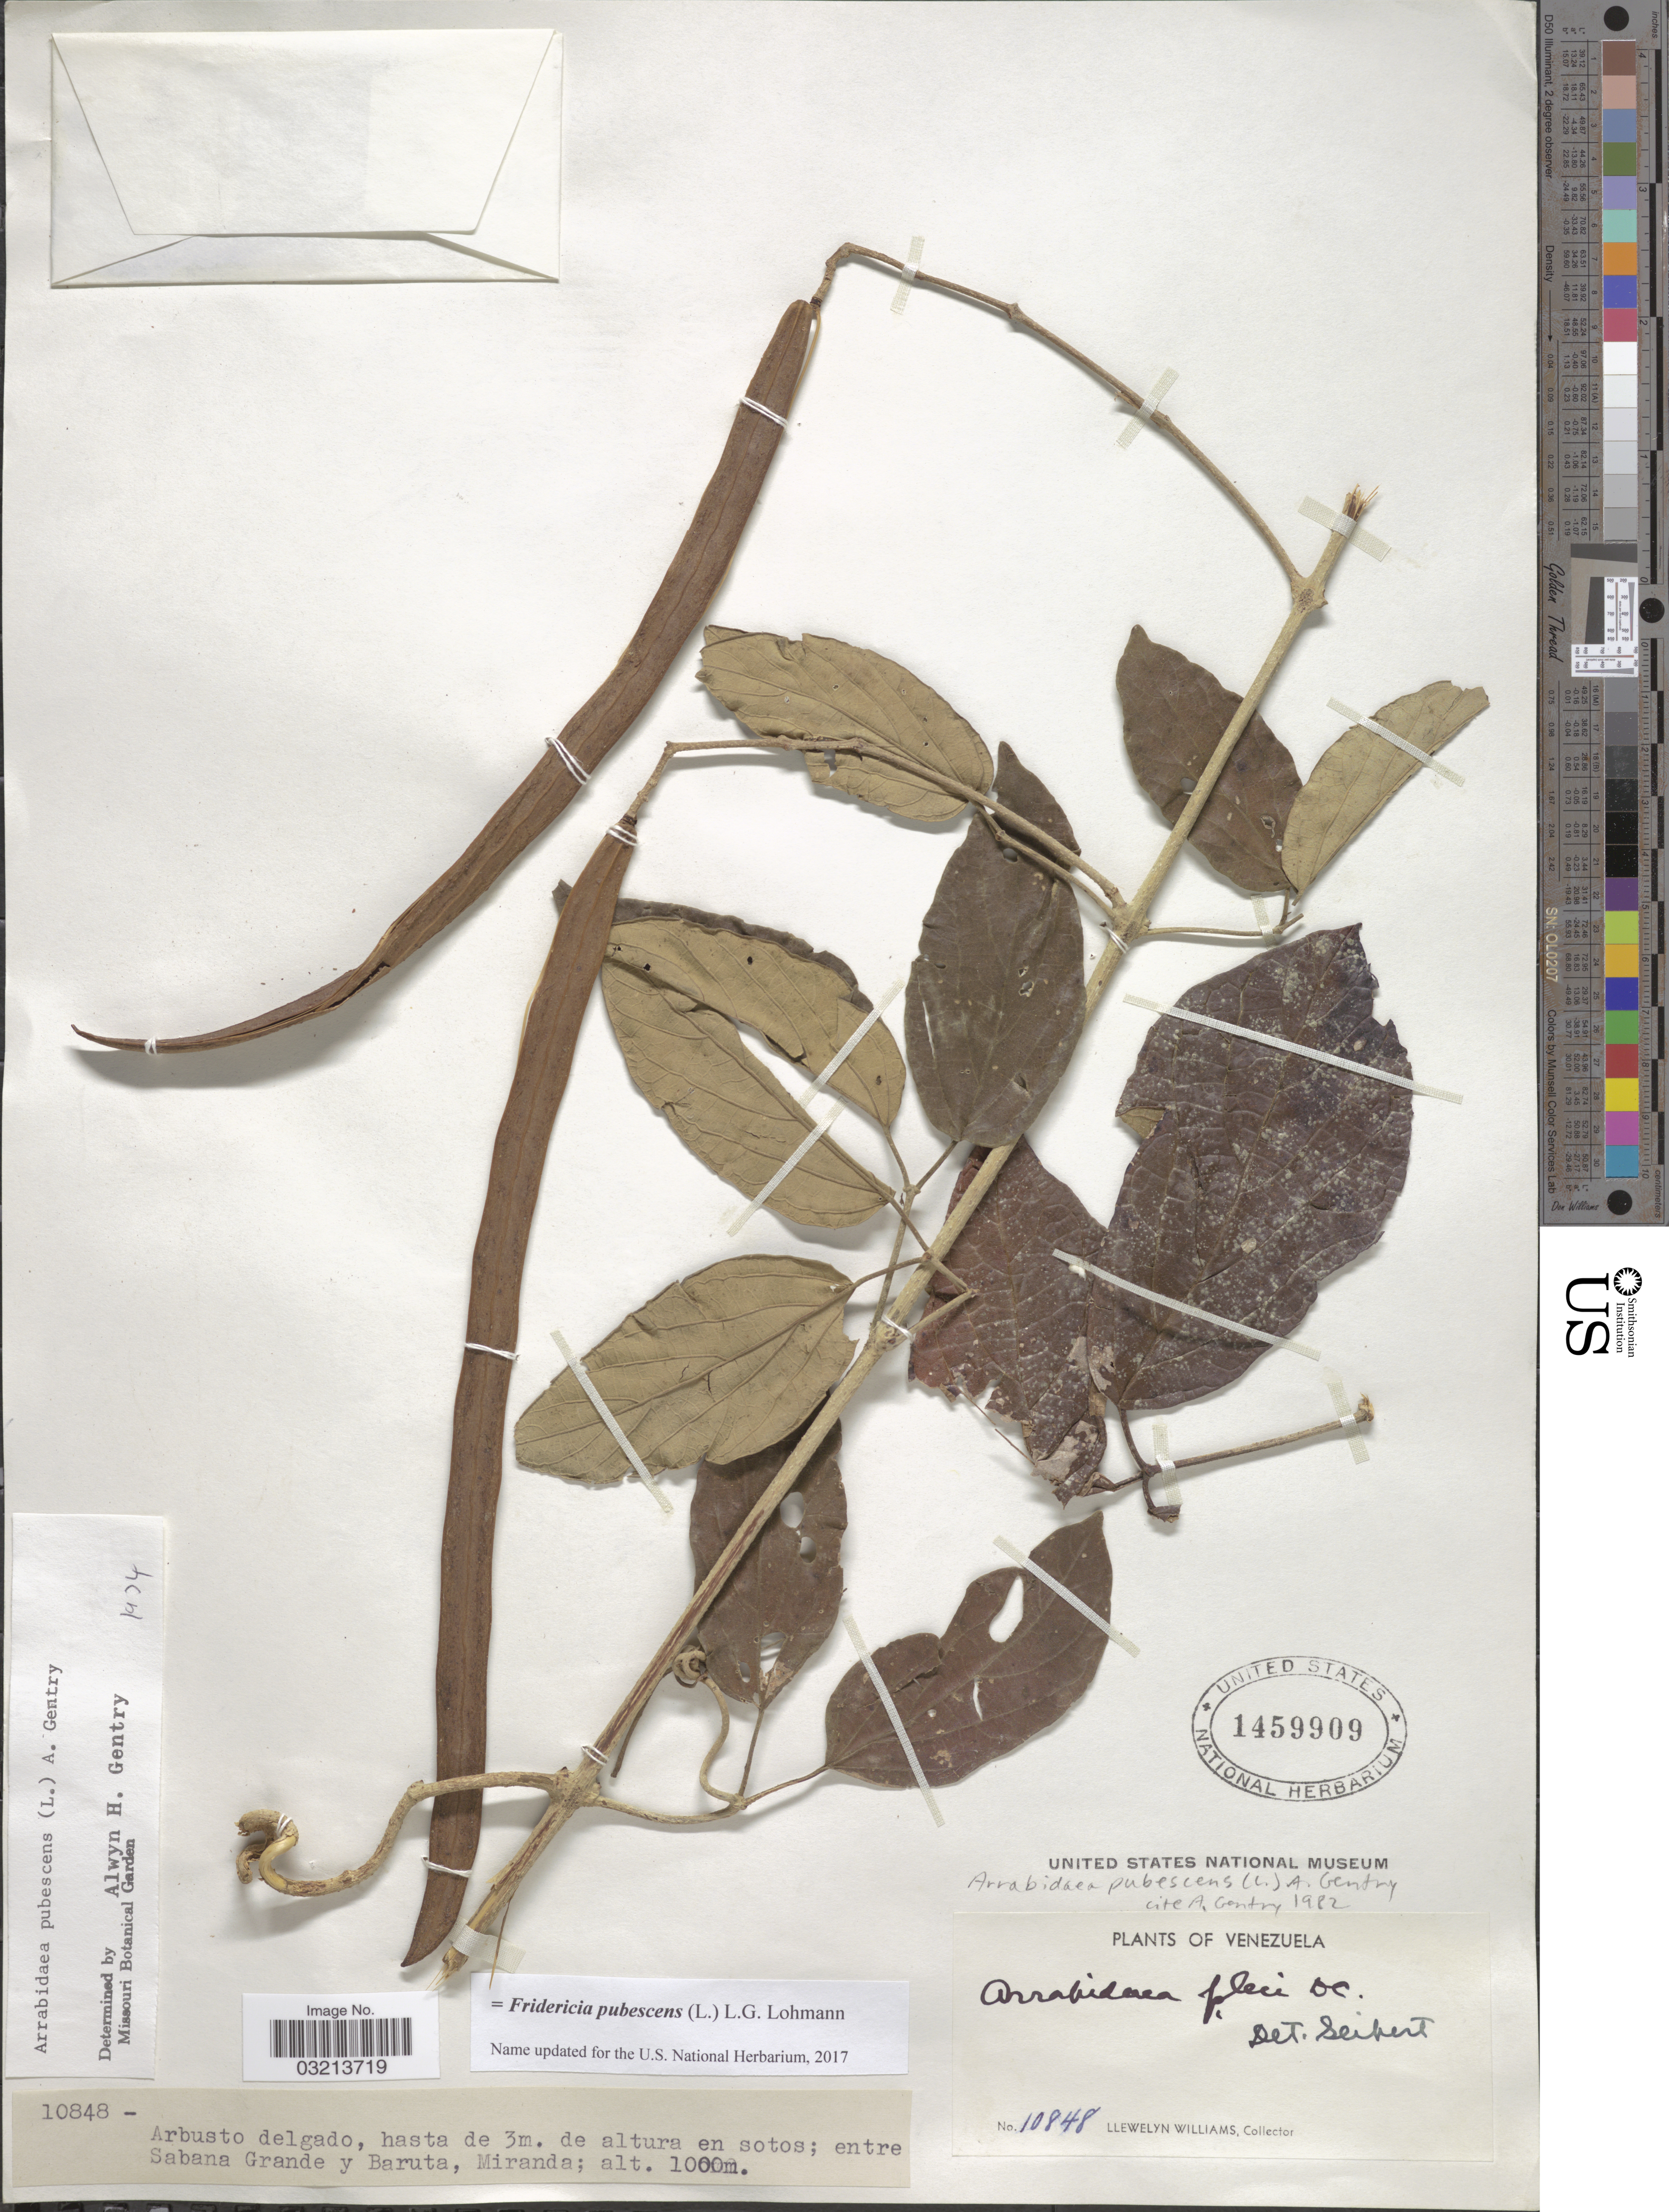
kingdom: Plantae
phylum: Tracheophyta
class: Magnoliopsida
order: Lamiales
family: Bignoniaceae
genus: Fridericia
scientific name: Fridericia pubescens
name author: (L.) L.G. Lohmann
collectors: Ll. Williams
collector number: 10848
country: Venezuela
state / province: Miranda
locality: Entre Sabana Grande y Baruta.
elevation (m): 1000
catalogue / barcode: US 1459909